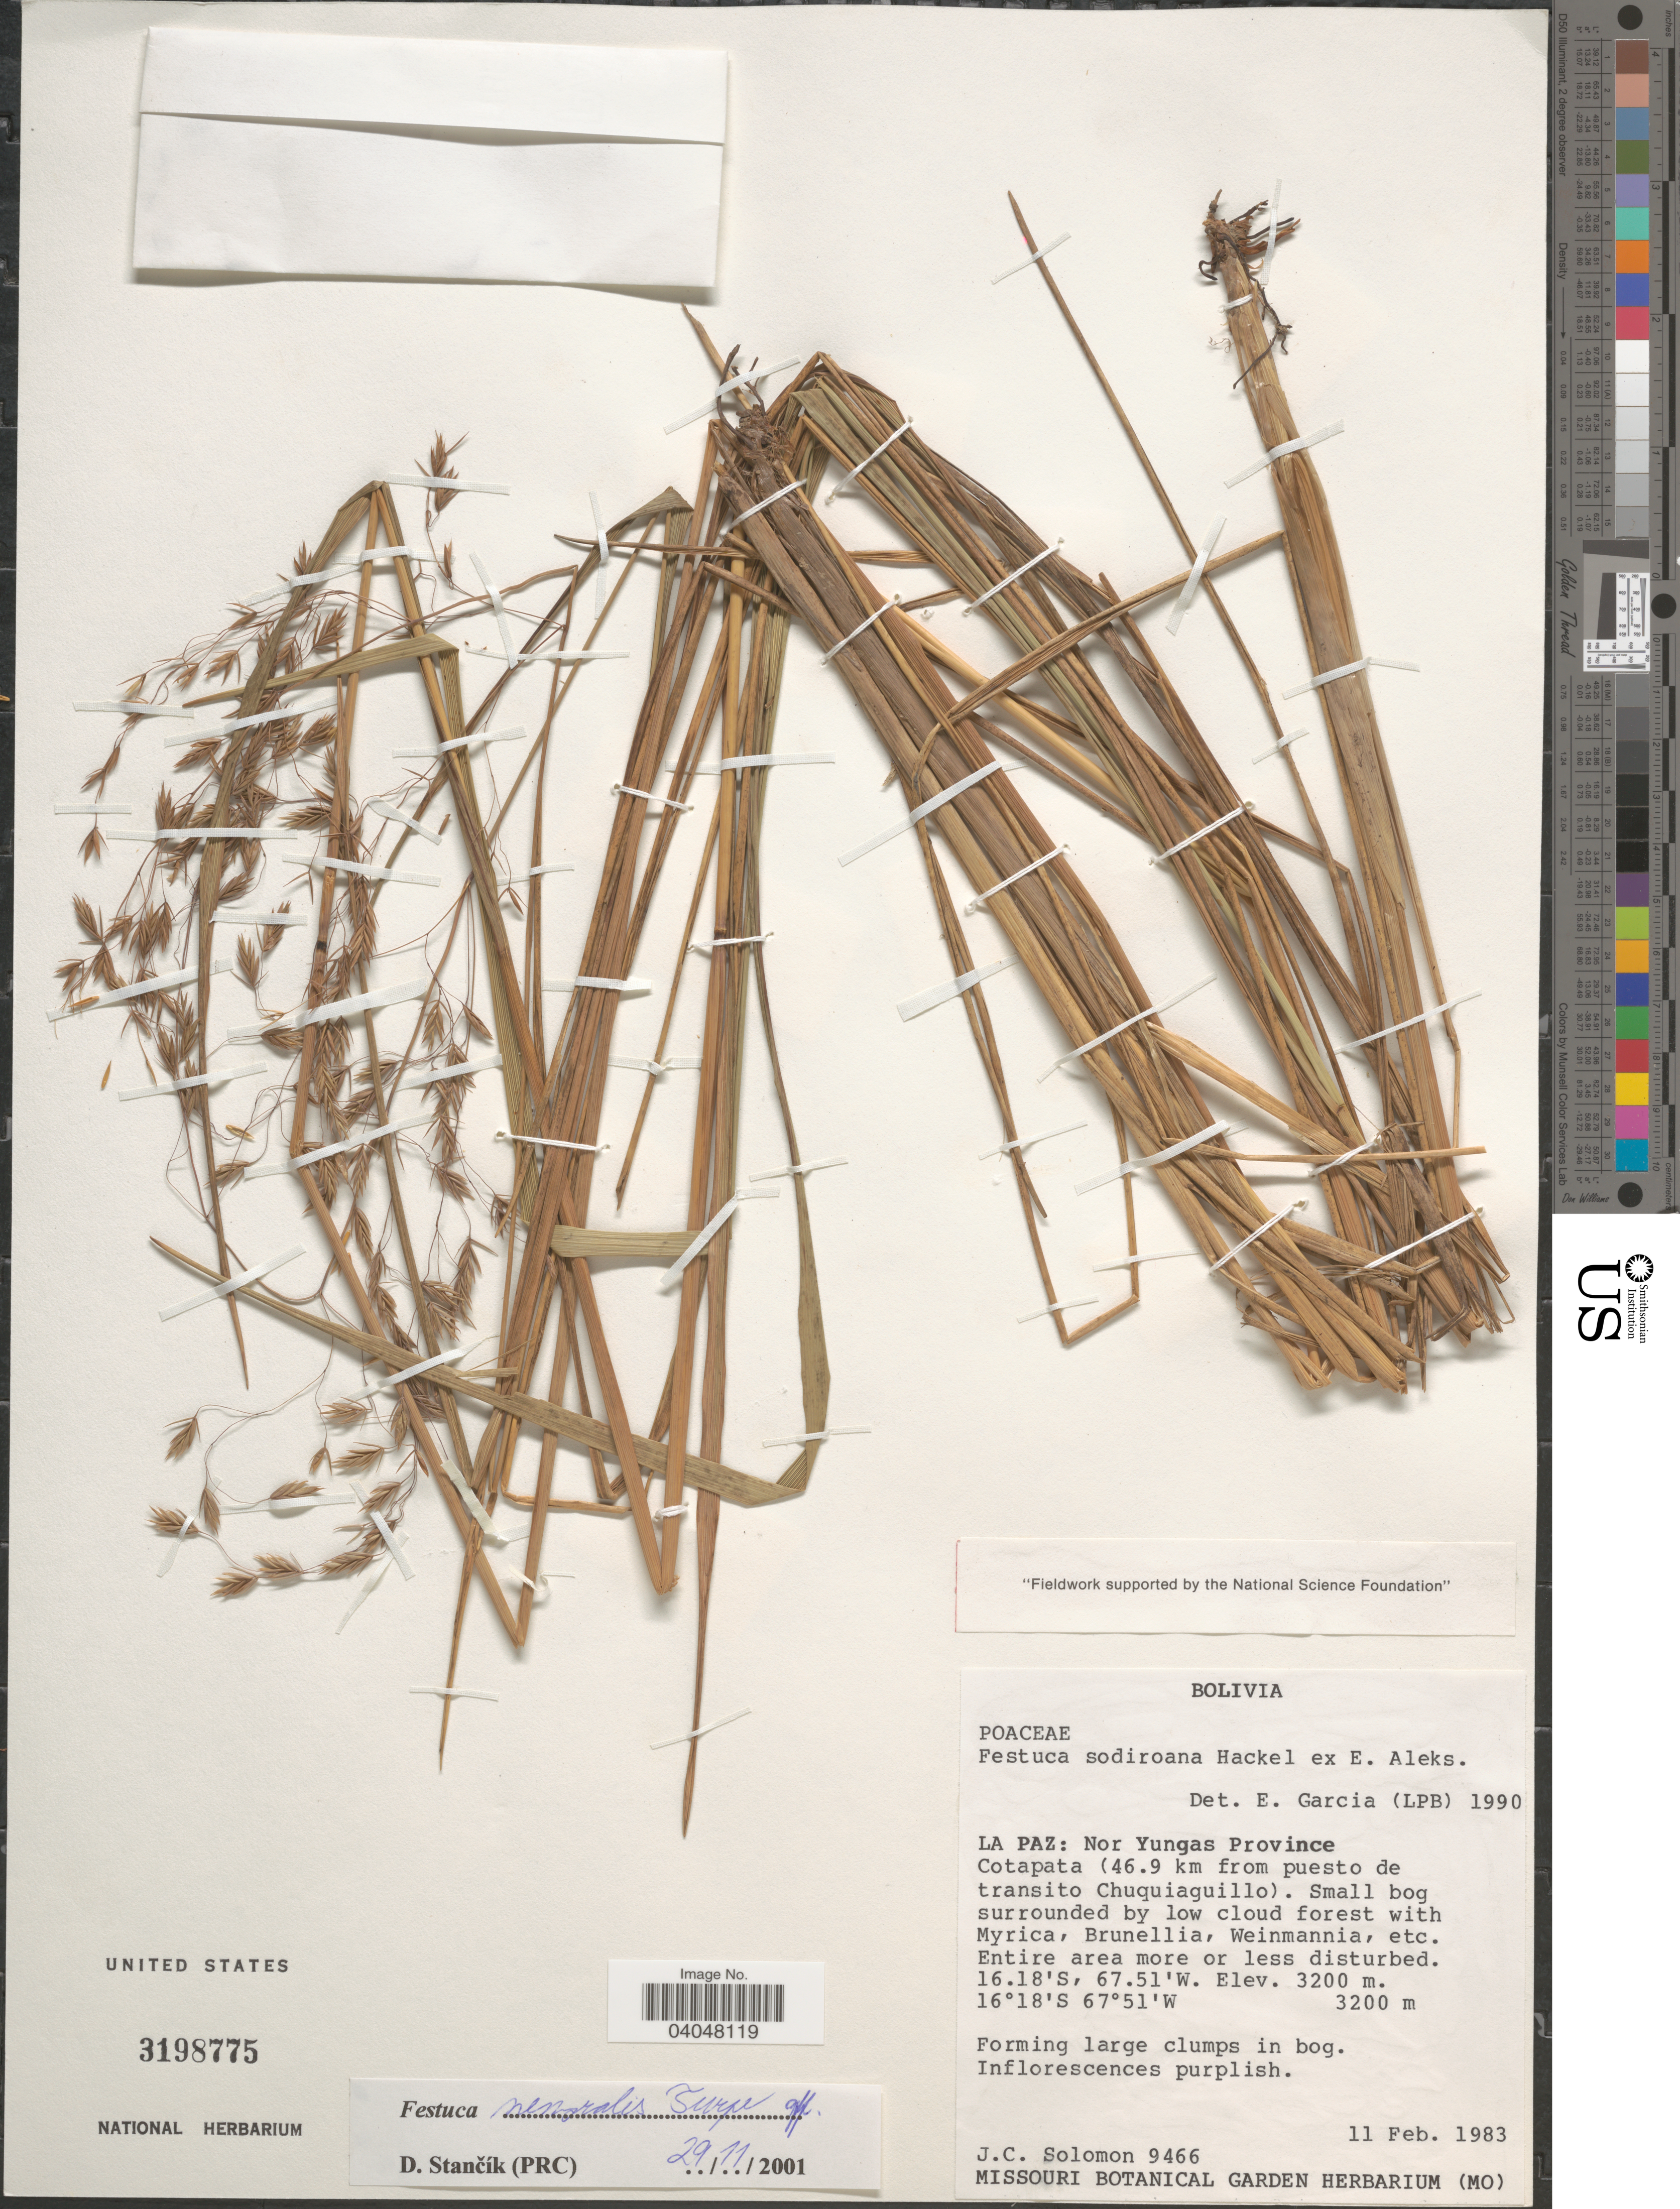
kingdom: Plantae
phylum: Tracheophyta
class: Liliopsida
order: Poales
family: Poaceae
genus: Festuca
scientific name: Festuca nemoralis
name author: Türpe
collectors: J. C. Solomon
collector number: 9466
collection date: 1983-02-11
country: Bolivia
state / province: La Paz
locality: Nor Yungas Province. Cotapata (46.9 km from puesto de transito Chuquiaguillo).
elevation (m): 3200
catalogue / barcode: US 3198775